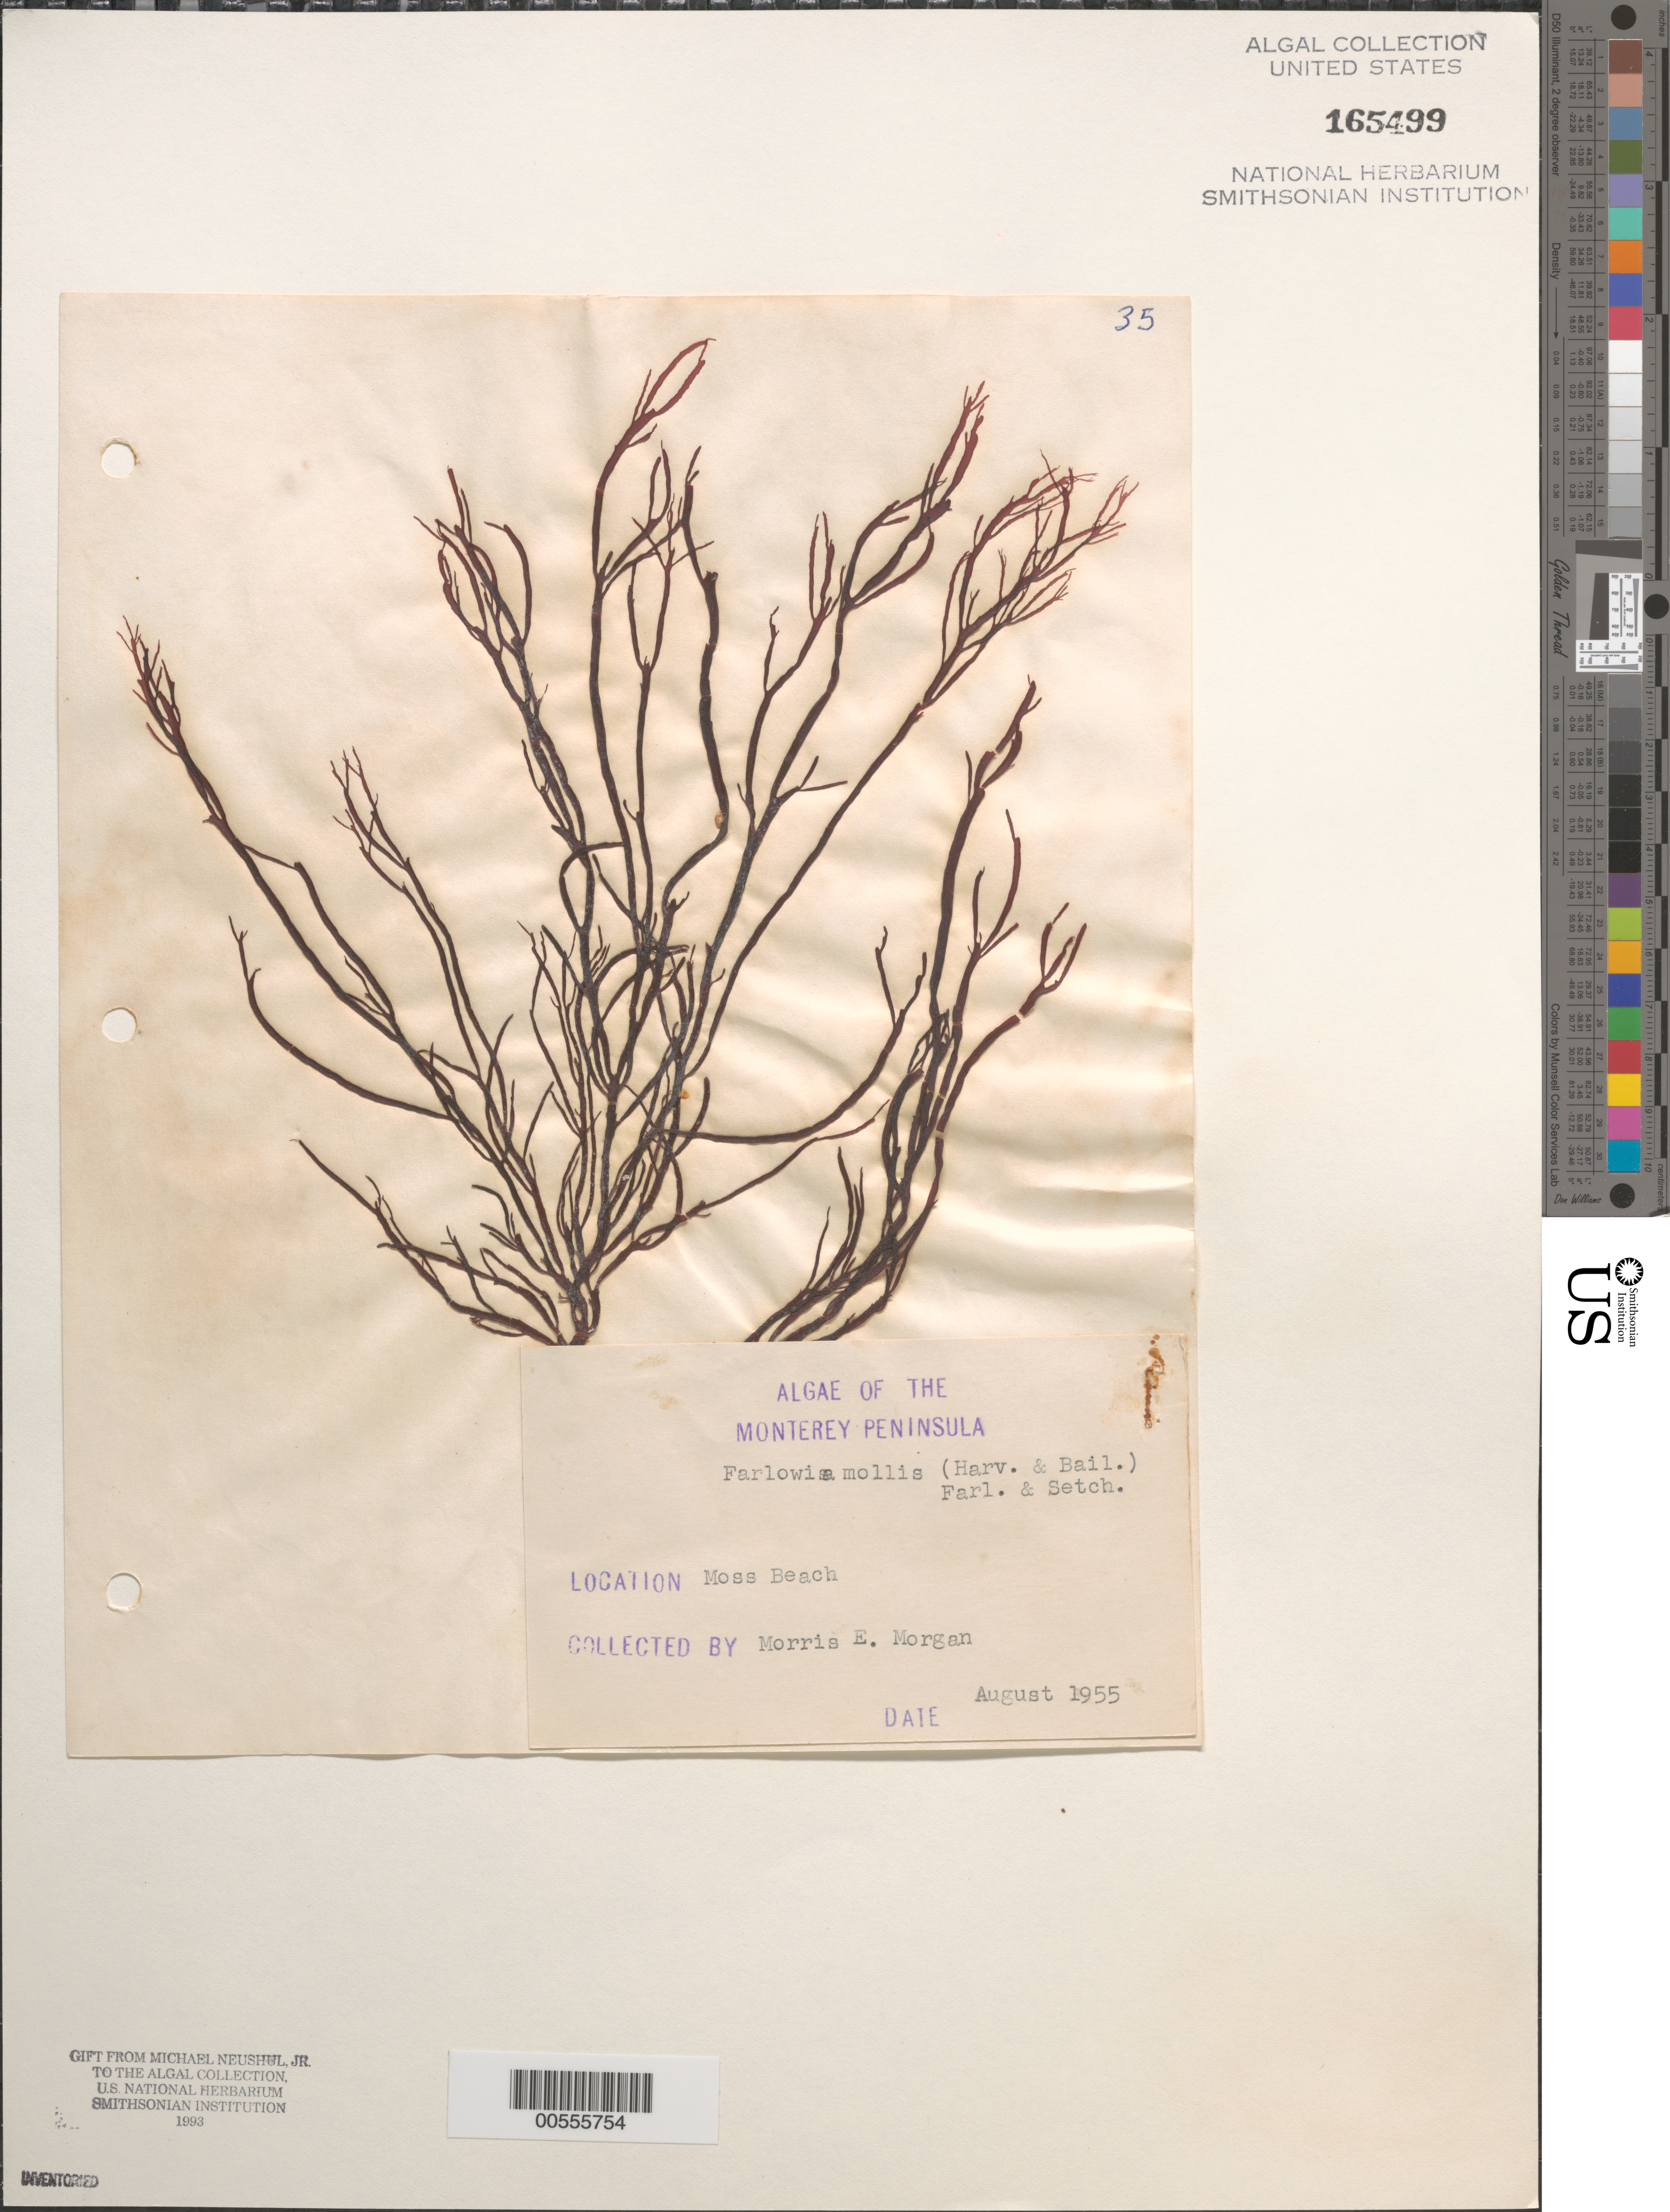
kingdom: Plantae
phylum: Rhodophyta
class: Florideophyceae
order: Gigartinales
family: Dumontiaceae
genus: Farlowia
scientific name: Farlowia mollis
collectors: M. Morgan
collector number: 35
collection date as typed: Aug 1955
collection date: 1955-08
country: United States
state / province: California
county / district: Monterey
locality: Moss Beach, Monterey Peninsula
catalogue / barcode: US 165499